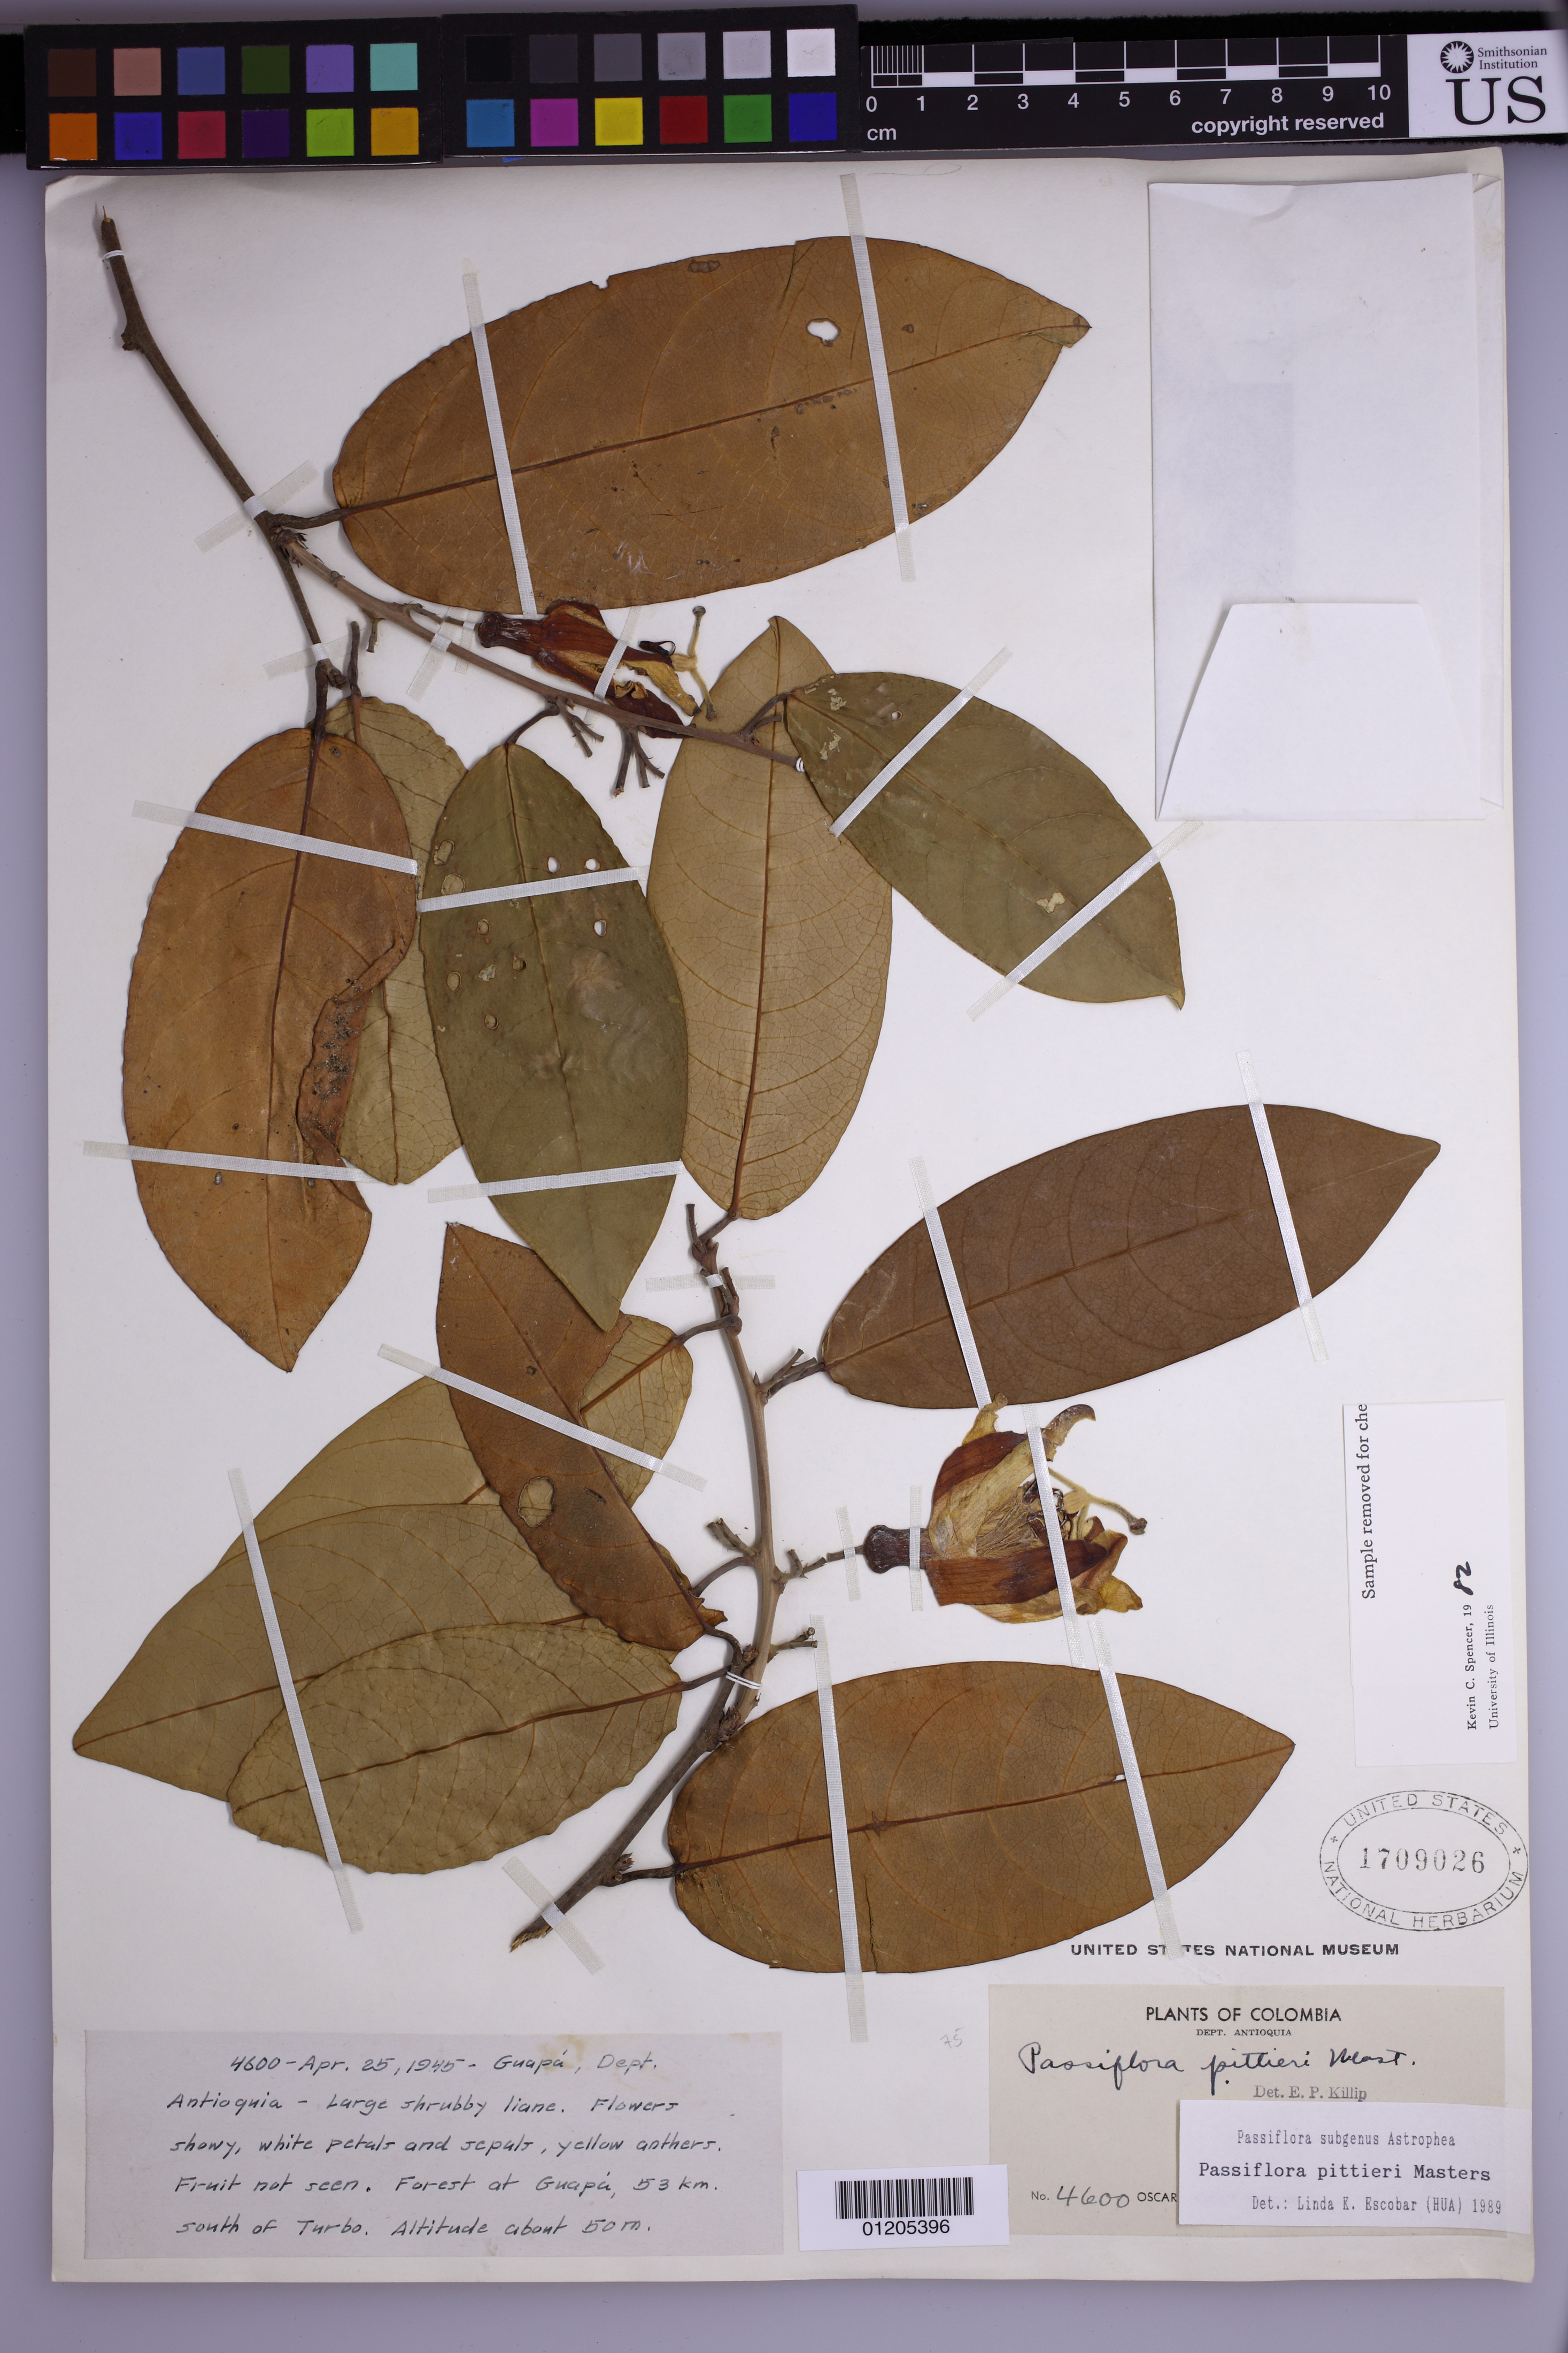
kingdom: Plantae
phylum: Tracheophyta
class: Magnoliopsida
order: Malpighiales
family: Passifloraceae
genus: Passiflora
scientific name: Passiflora pittieri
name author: Mast. in Donn. Sm.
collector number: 4600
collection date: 1945-04-25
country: Colombia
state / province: Antioquia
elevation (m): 50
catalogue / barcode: US 1709026